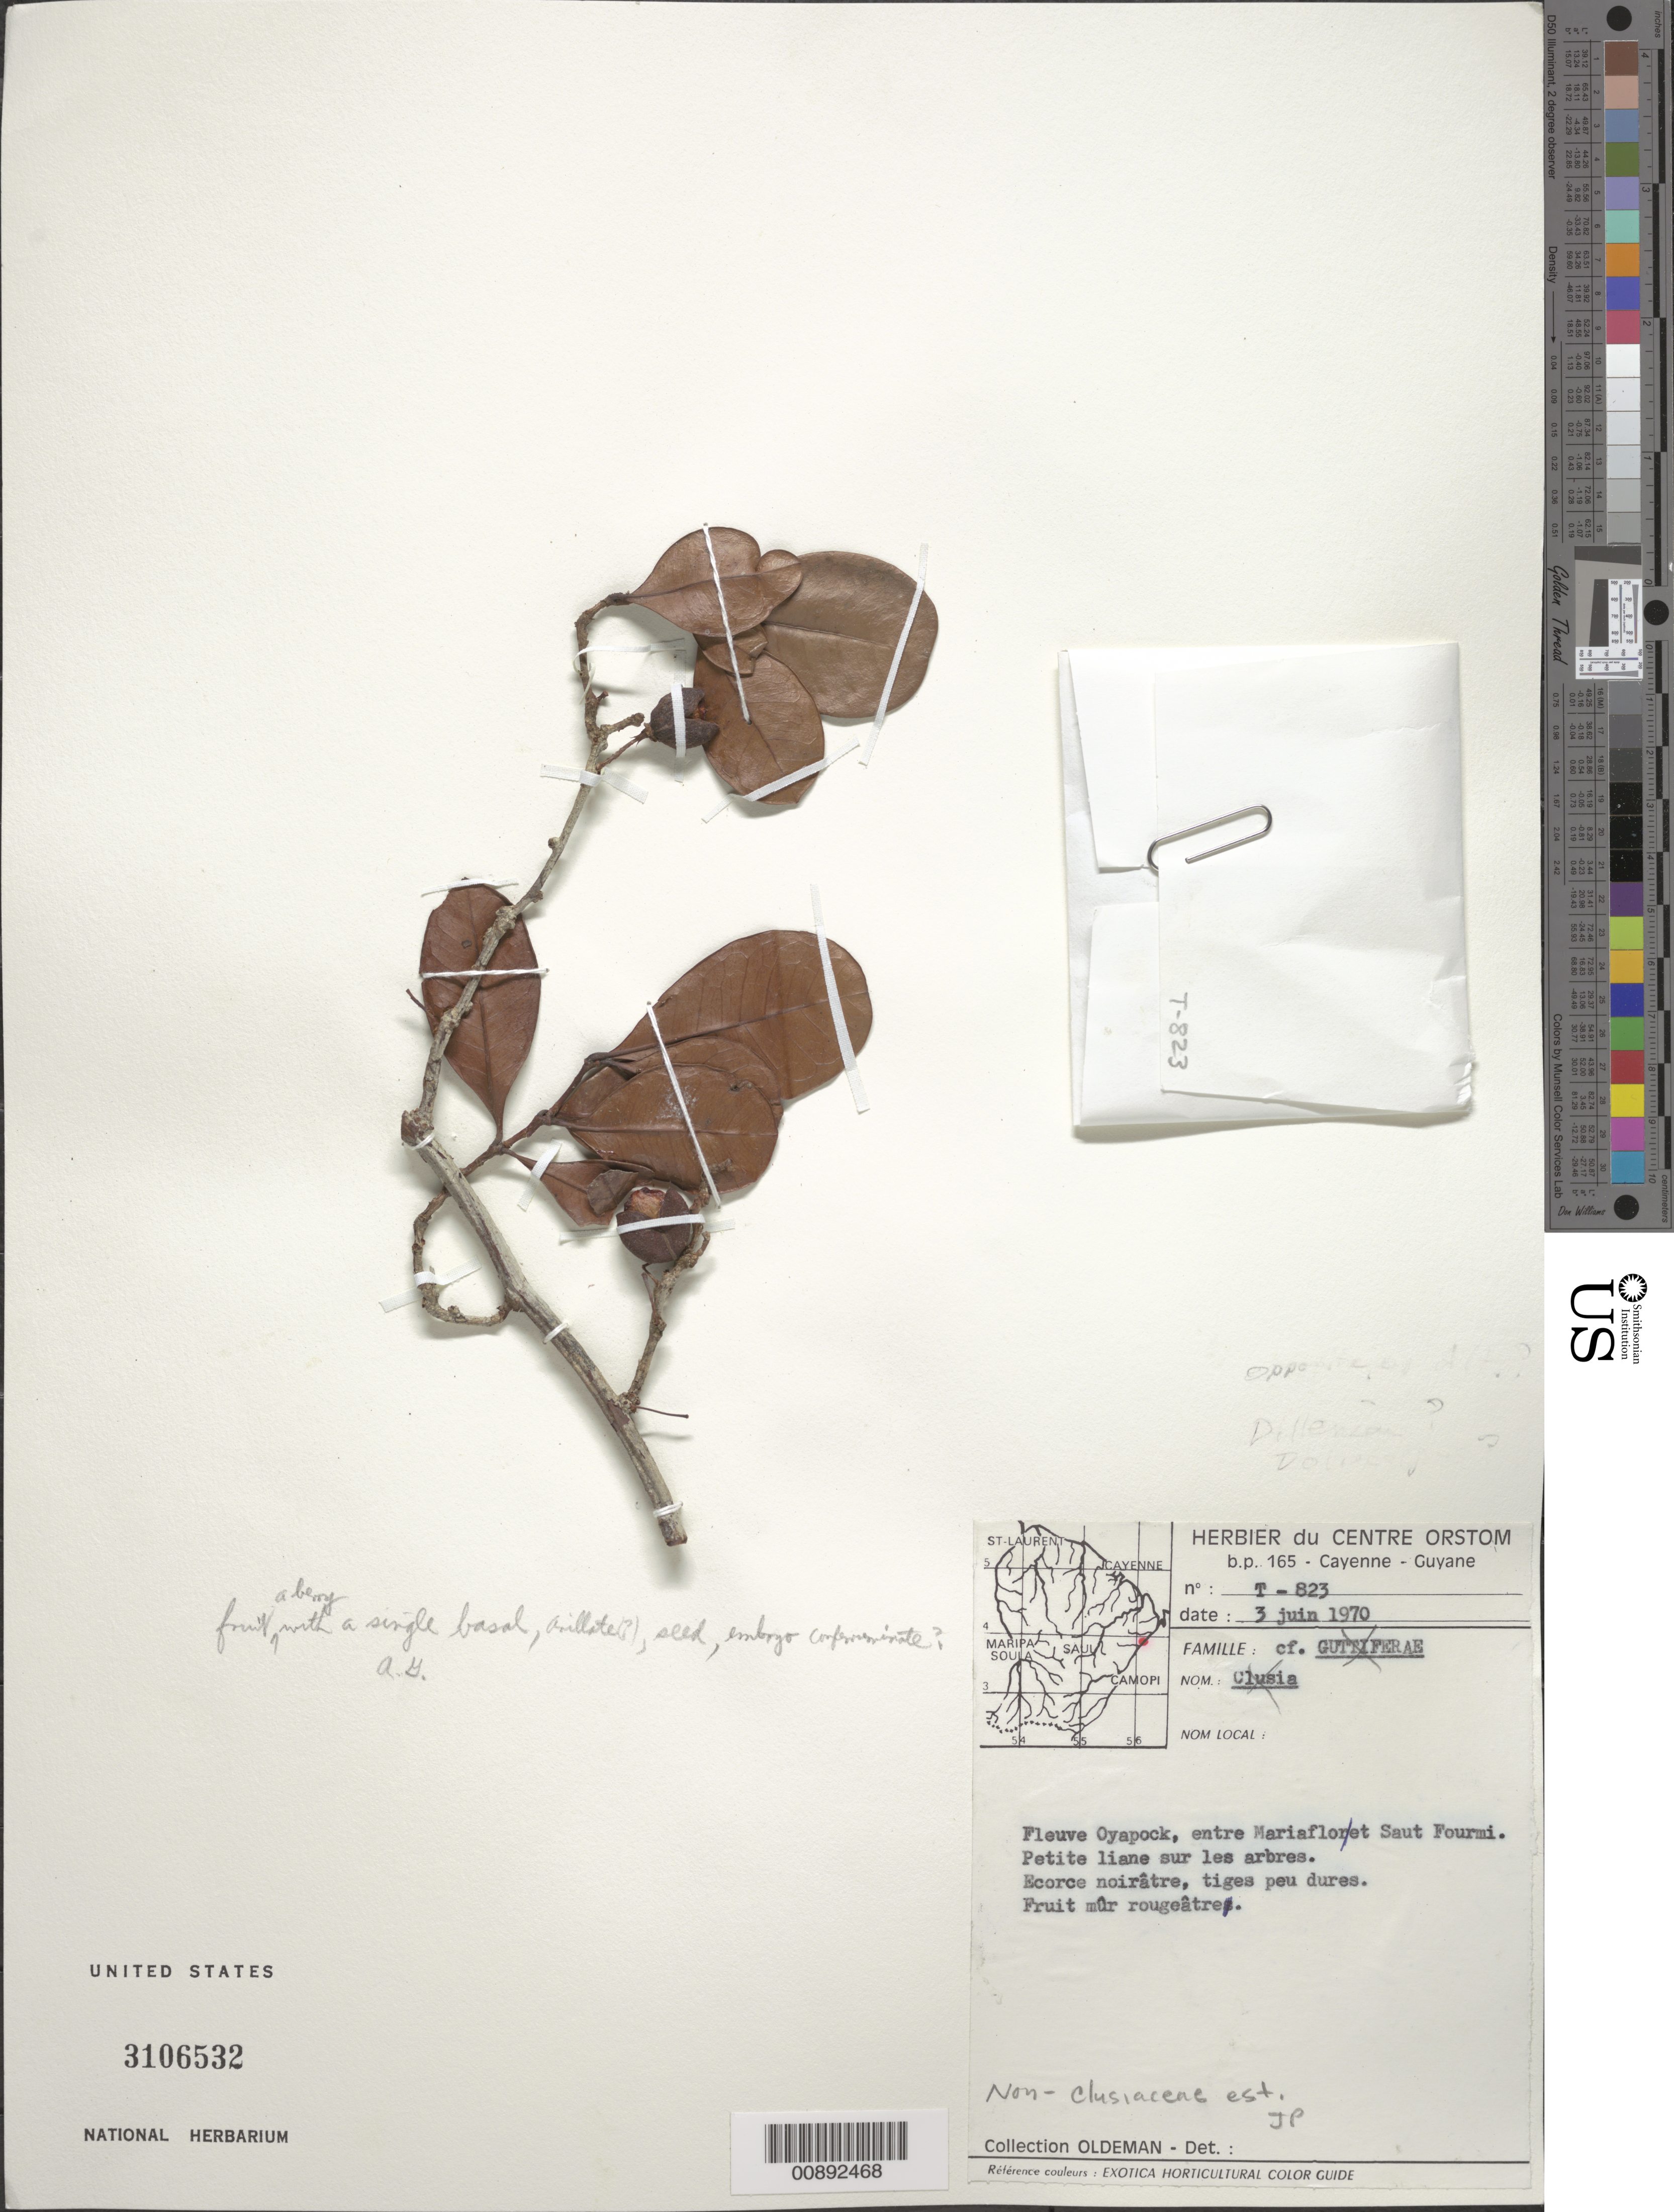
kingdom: Plantae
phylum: Tracheophyta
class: Magnoliopsida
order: Dilleniales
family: Dilleniaceae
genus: Doliocarpus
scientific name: Doliocarpus gracilis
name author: Kubitzki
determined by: Acevedo-Rodriguez, P., (US), Smithsonian Institution - National Museum of Natural History (UNITED STATES)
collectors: R. Oldeman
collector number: T 823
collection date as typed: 3-Jun-70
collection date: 1970-06-03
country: French Guiana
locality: Fleuve Oyapock, betw Mariaflor & Saut Fourmi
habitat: Sur les arbres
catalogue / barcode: US 3106532